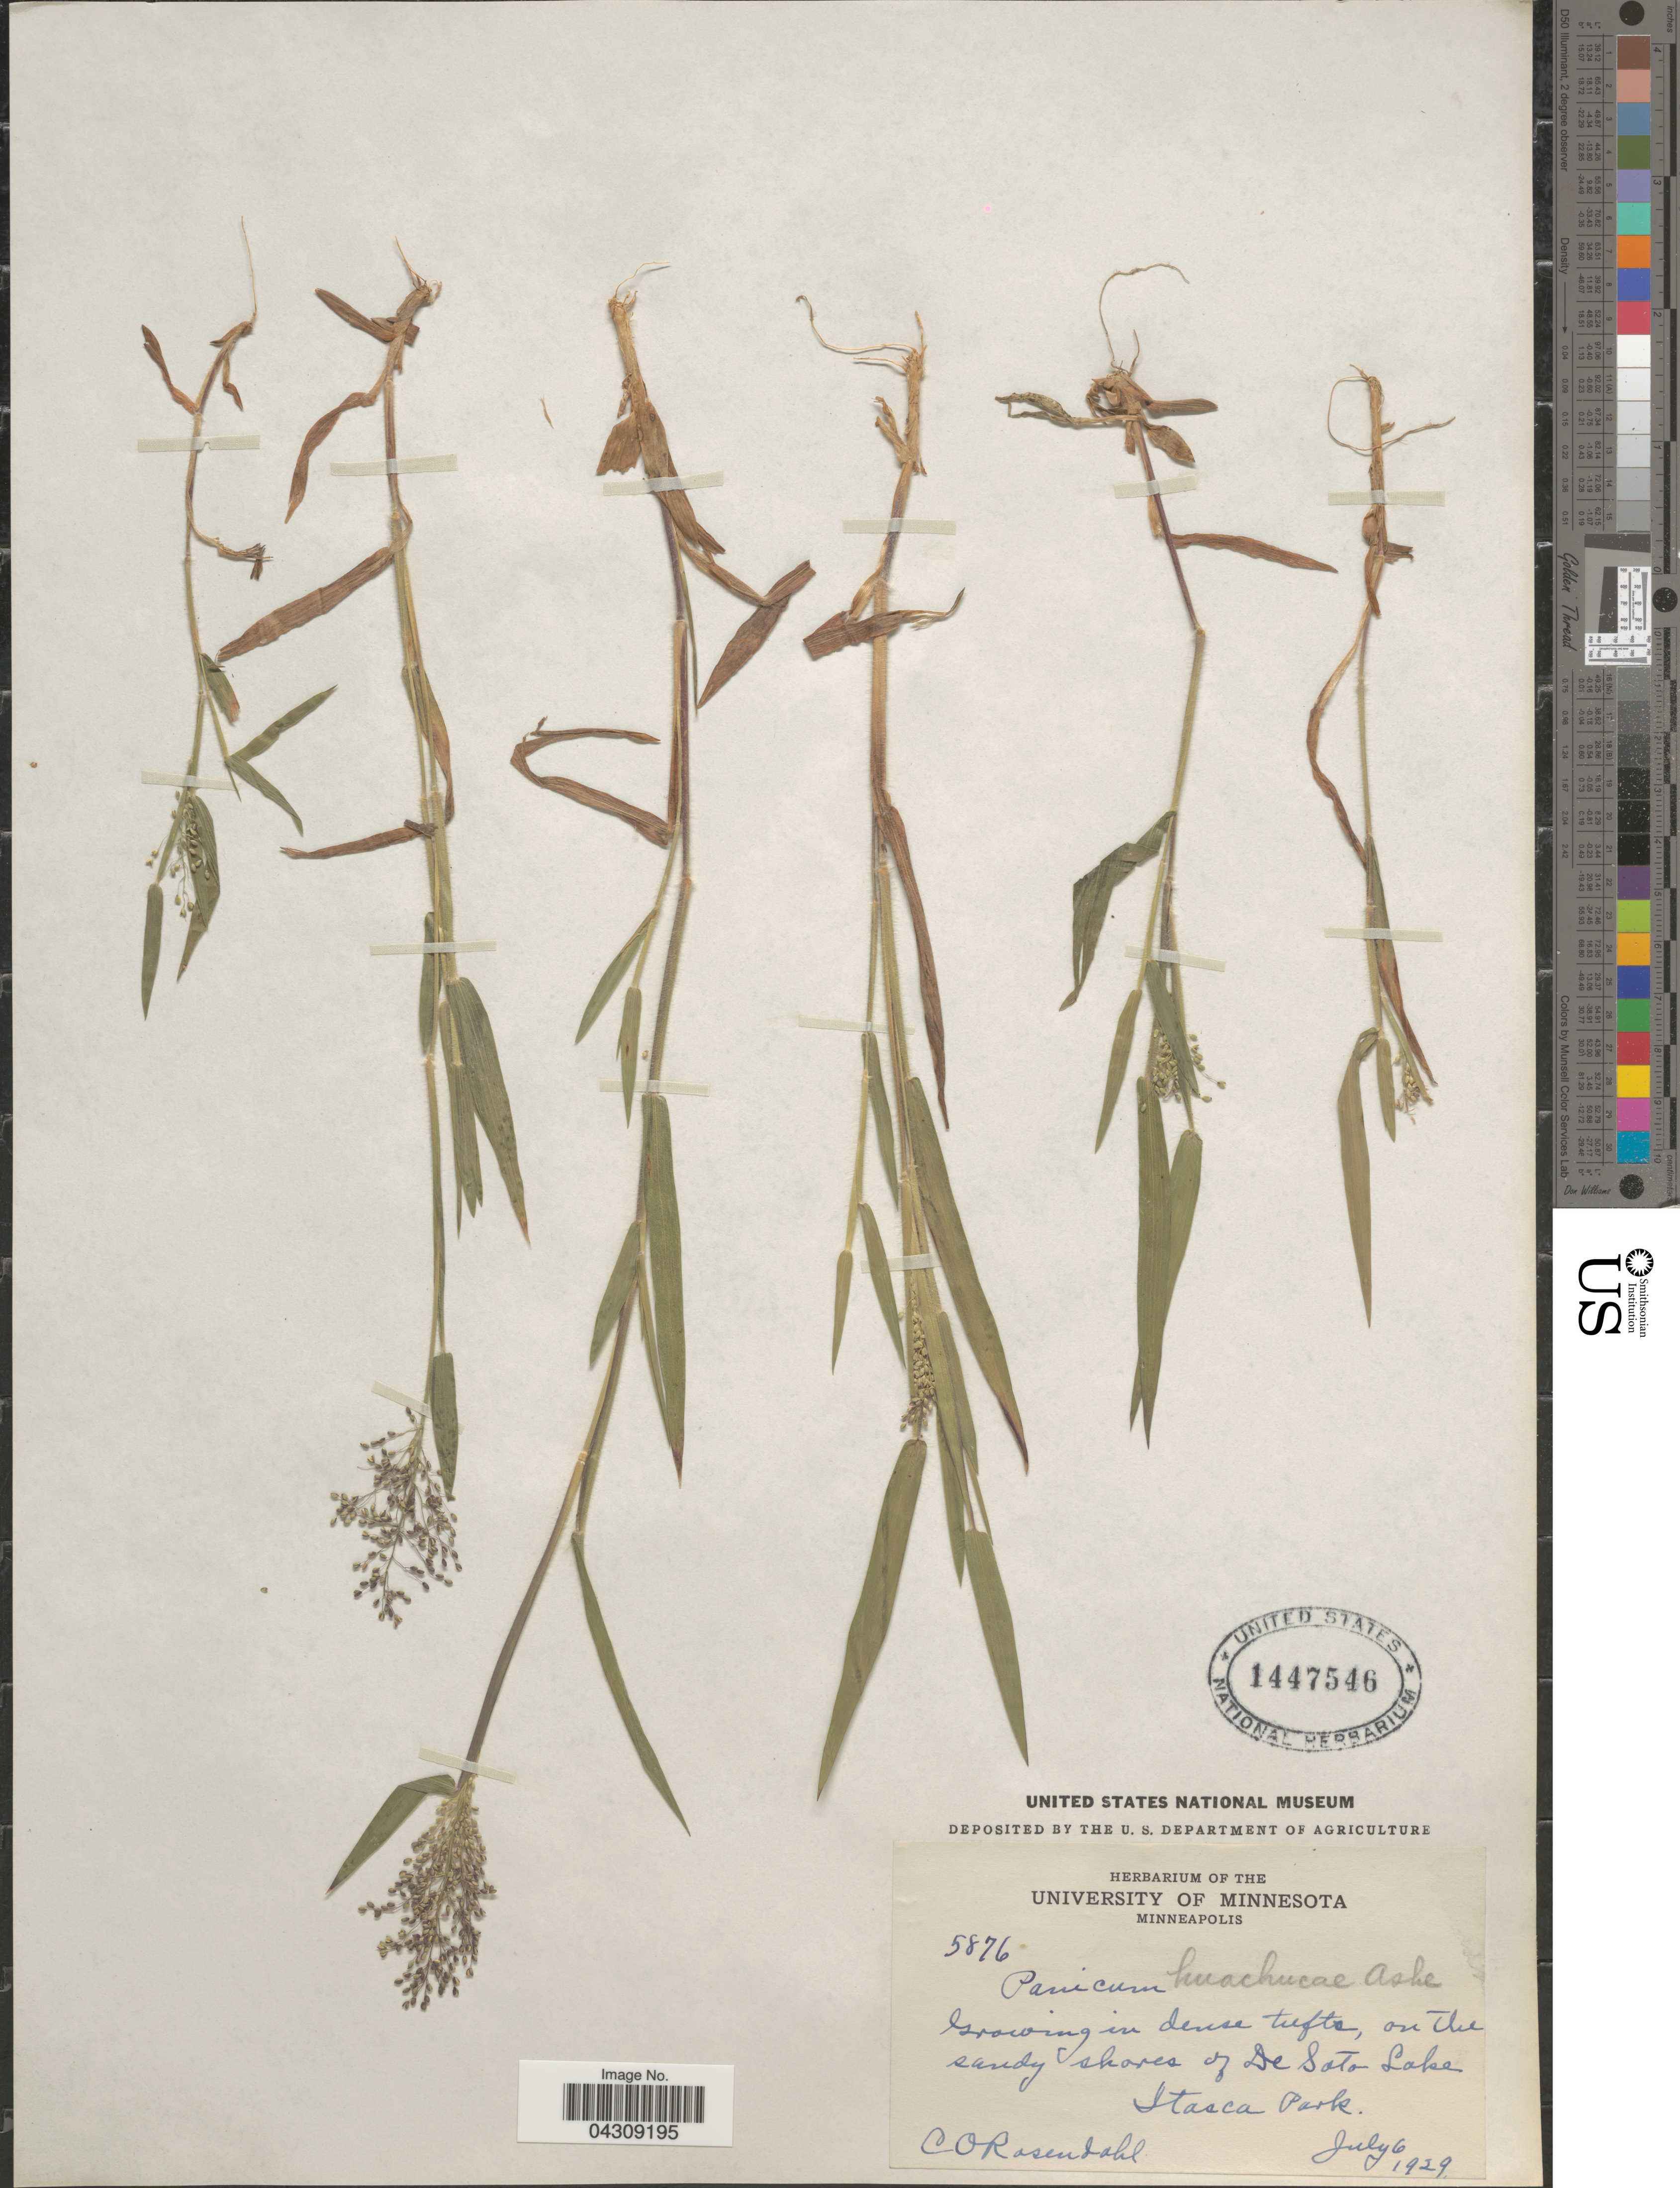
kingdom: Plantae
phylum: Tracheophyta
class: Liliopsida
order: Poales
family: Poaceae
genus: Dichanthelium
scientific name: Dichanthelium acuminatum var. acuminatum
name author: (Sw.) Gould & C.A. Clark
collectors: C. O. Rosendahl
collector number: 5876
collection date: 1929-07-06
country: United States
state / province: Minnesota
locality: On the sandy shore of De Soto Lake, Itasca Park.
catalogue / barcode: US 1447546